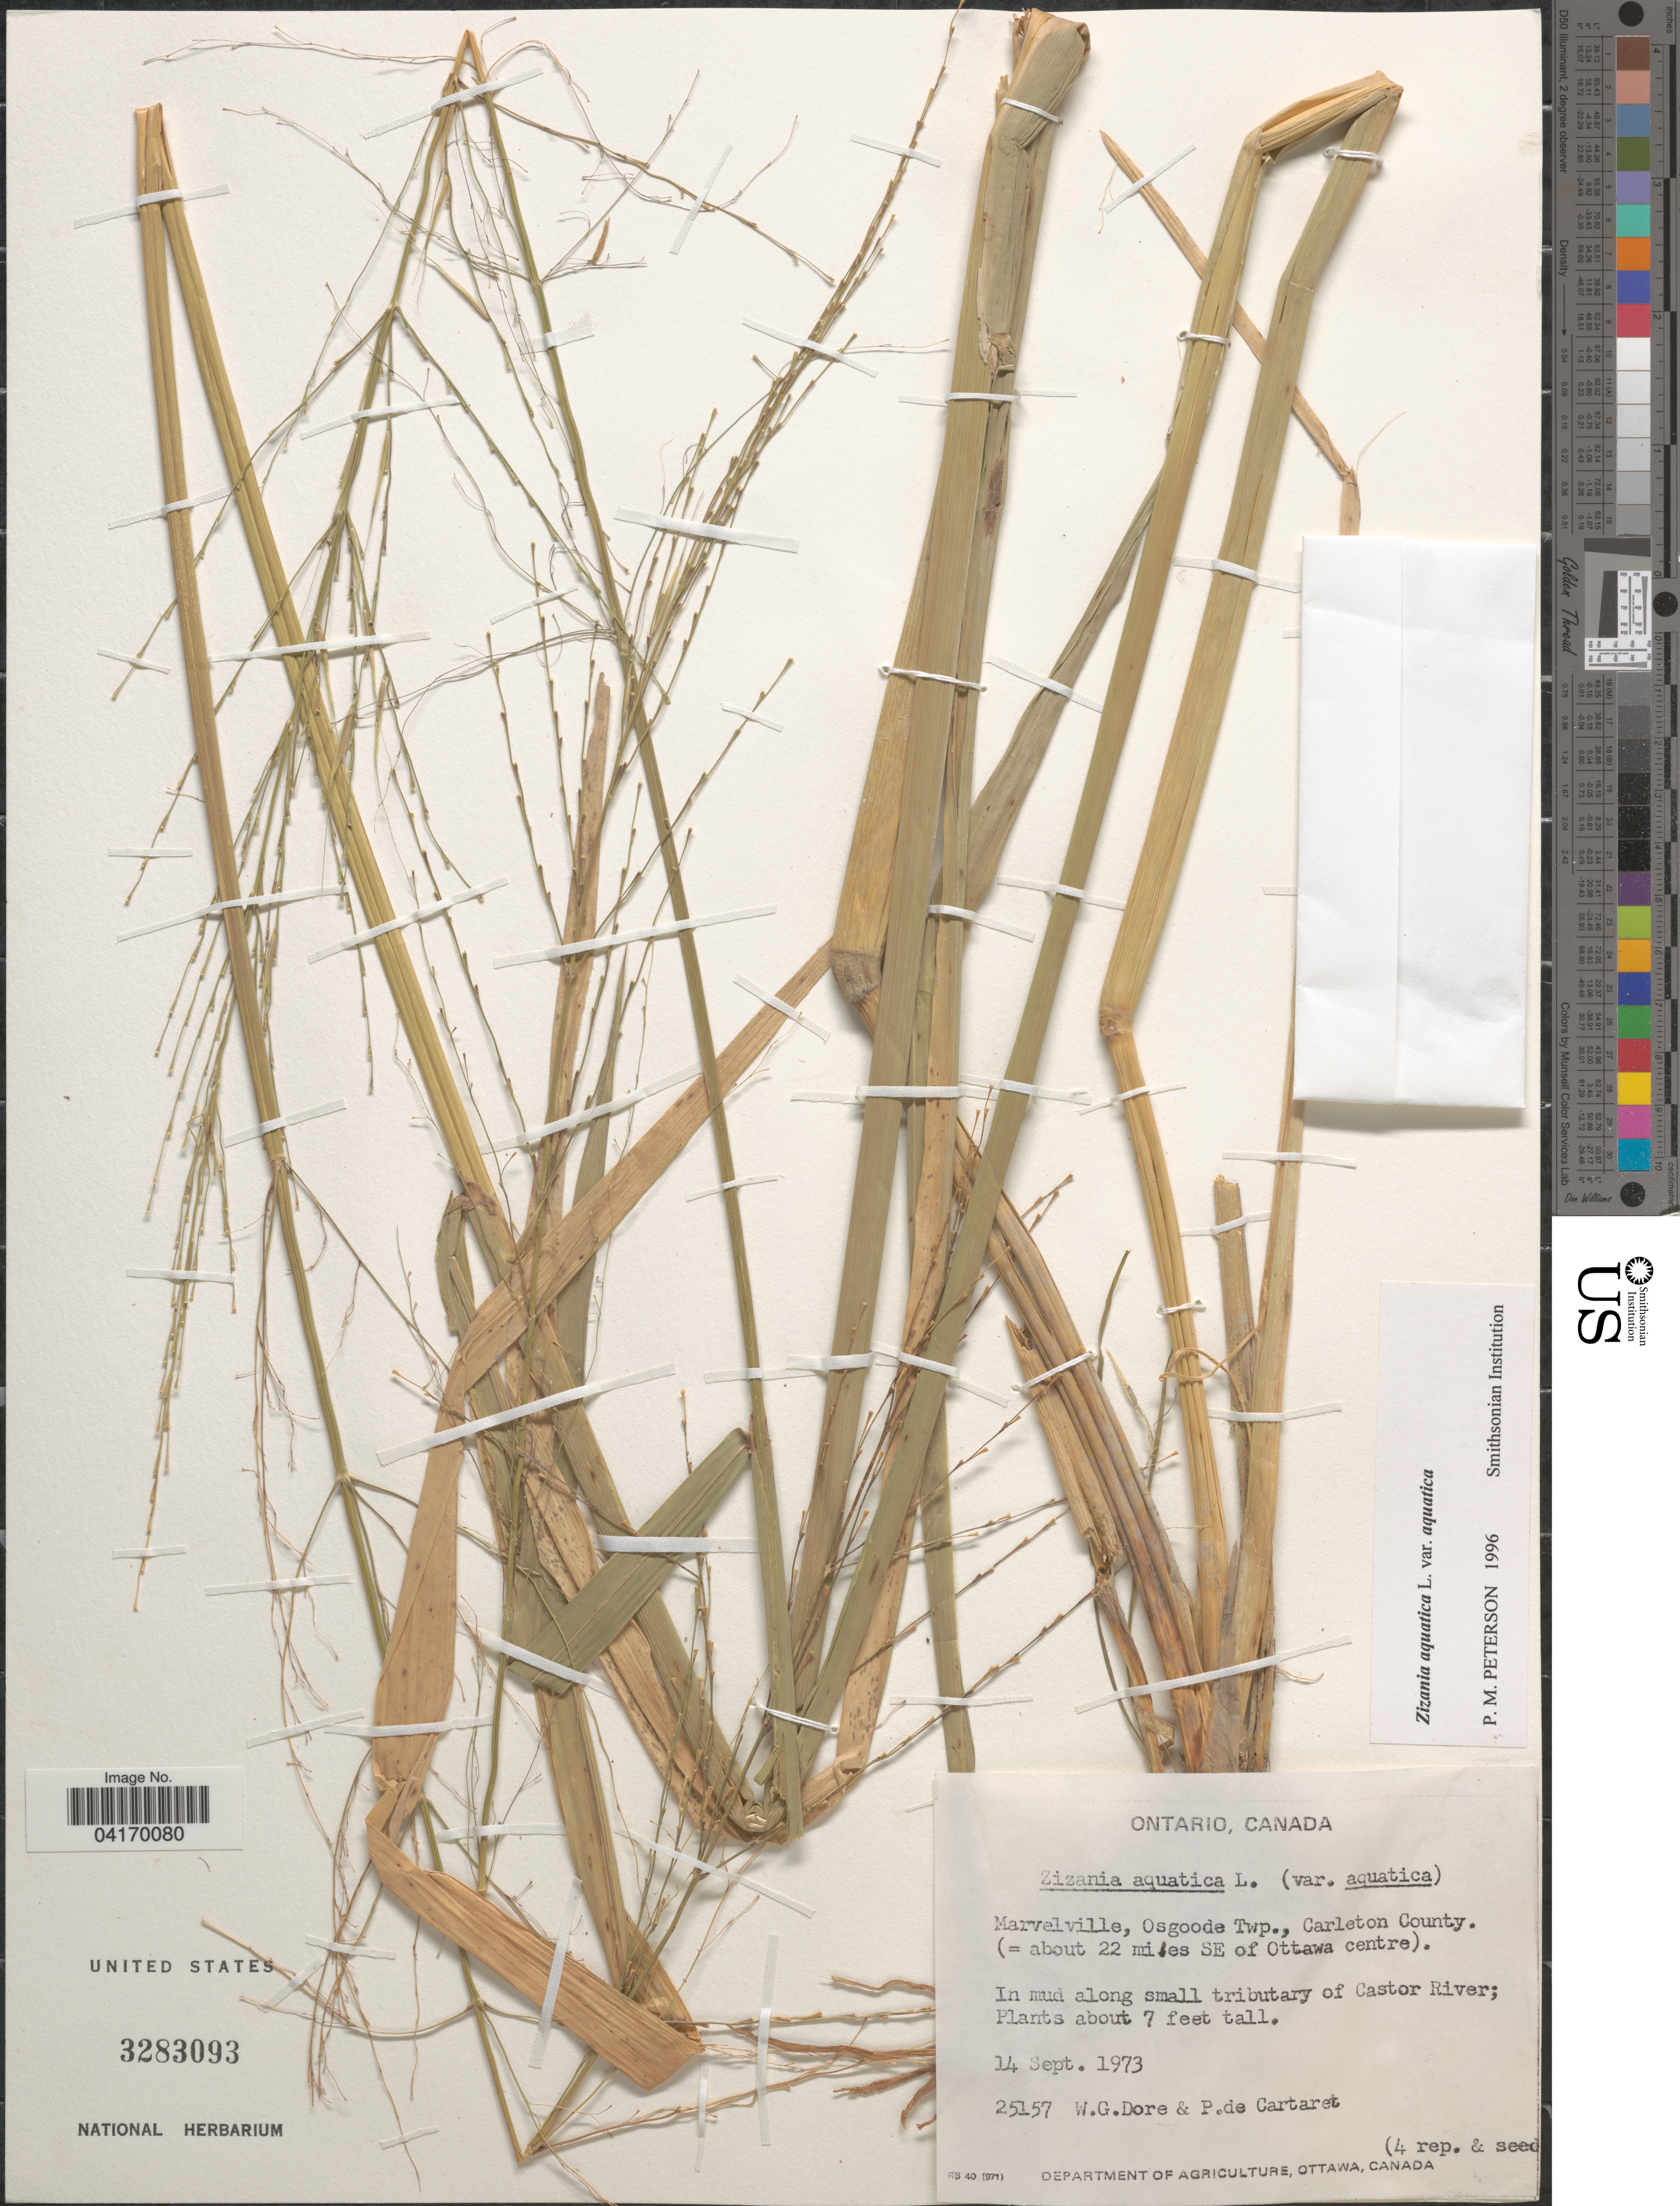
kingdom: Plantae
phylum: Tracheophyta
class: Liliopsida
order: Poales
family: Poaceae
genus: Zizania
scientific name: Zizania aquatica var. aquatica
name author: L.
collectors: W. Dore & P. De Cartaret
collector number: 25157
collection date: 1973-09-14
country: Canada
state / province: Ontario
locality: Marvelville, Osgoode Twp., Carleton County. (= about 22 miles SE of Ottawa centre). In mud along small tributary of Castor River).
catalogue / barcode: US 3283093